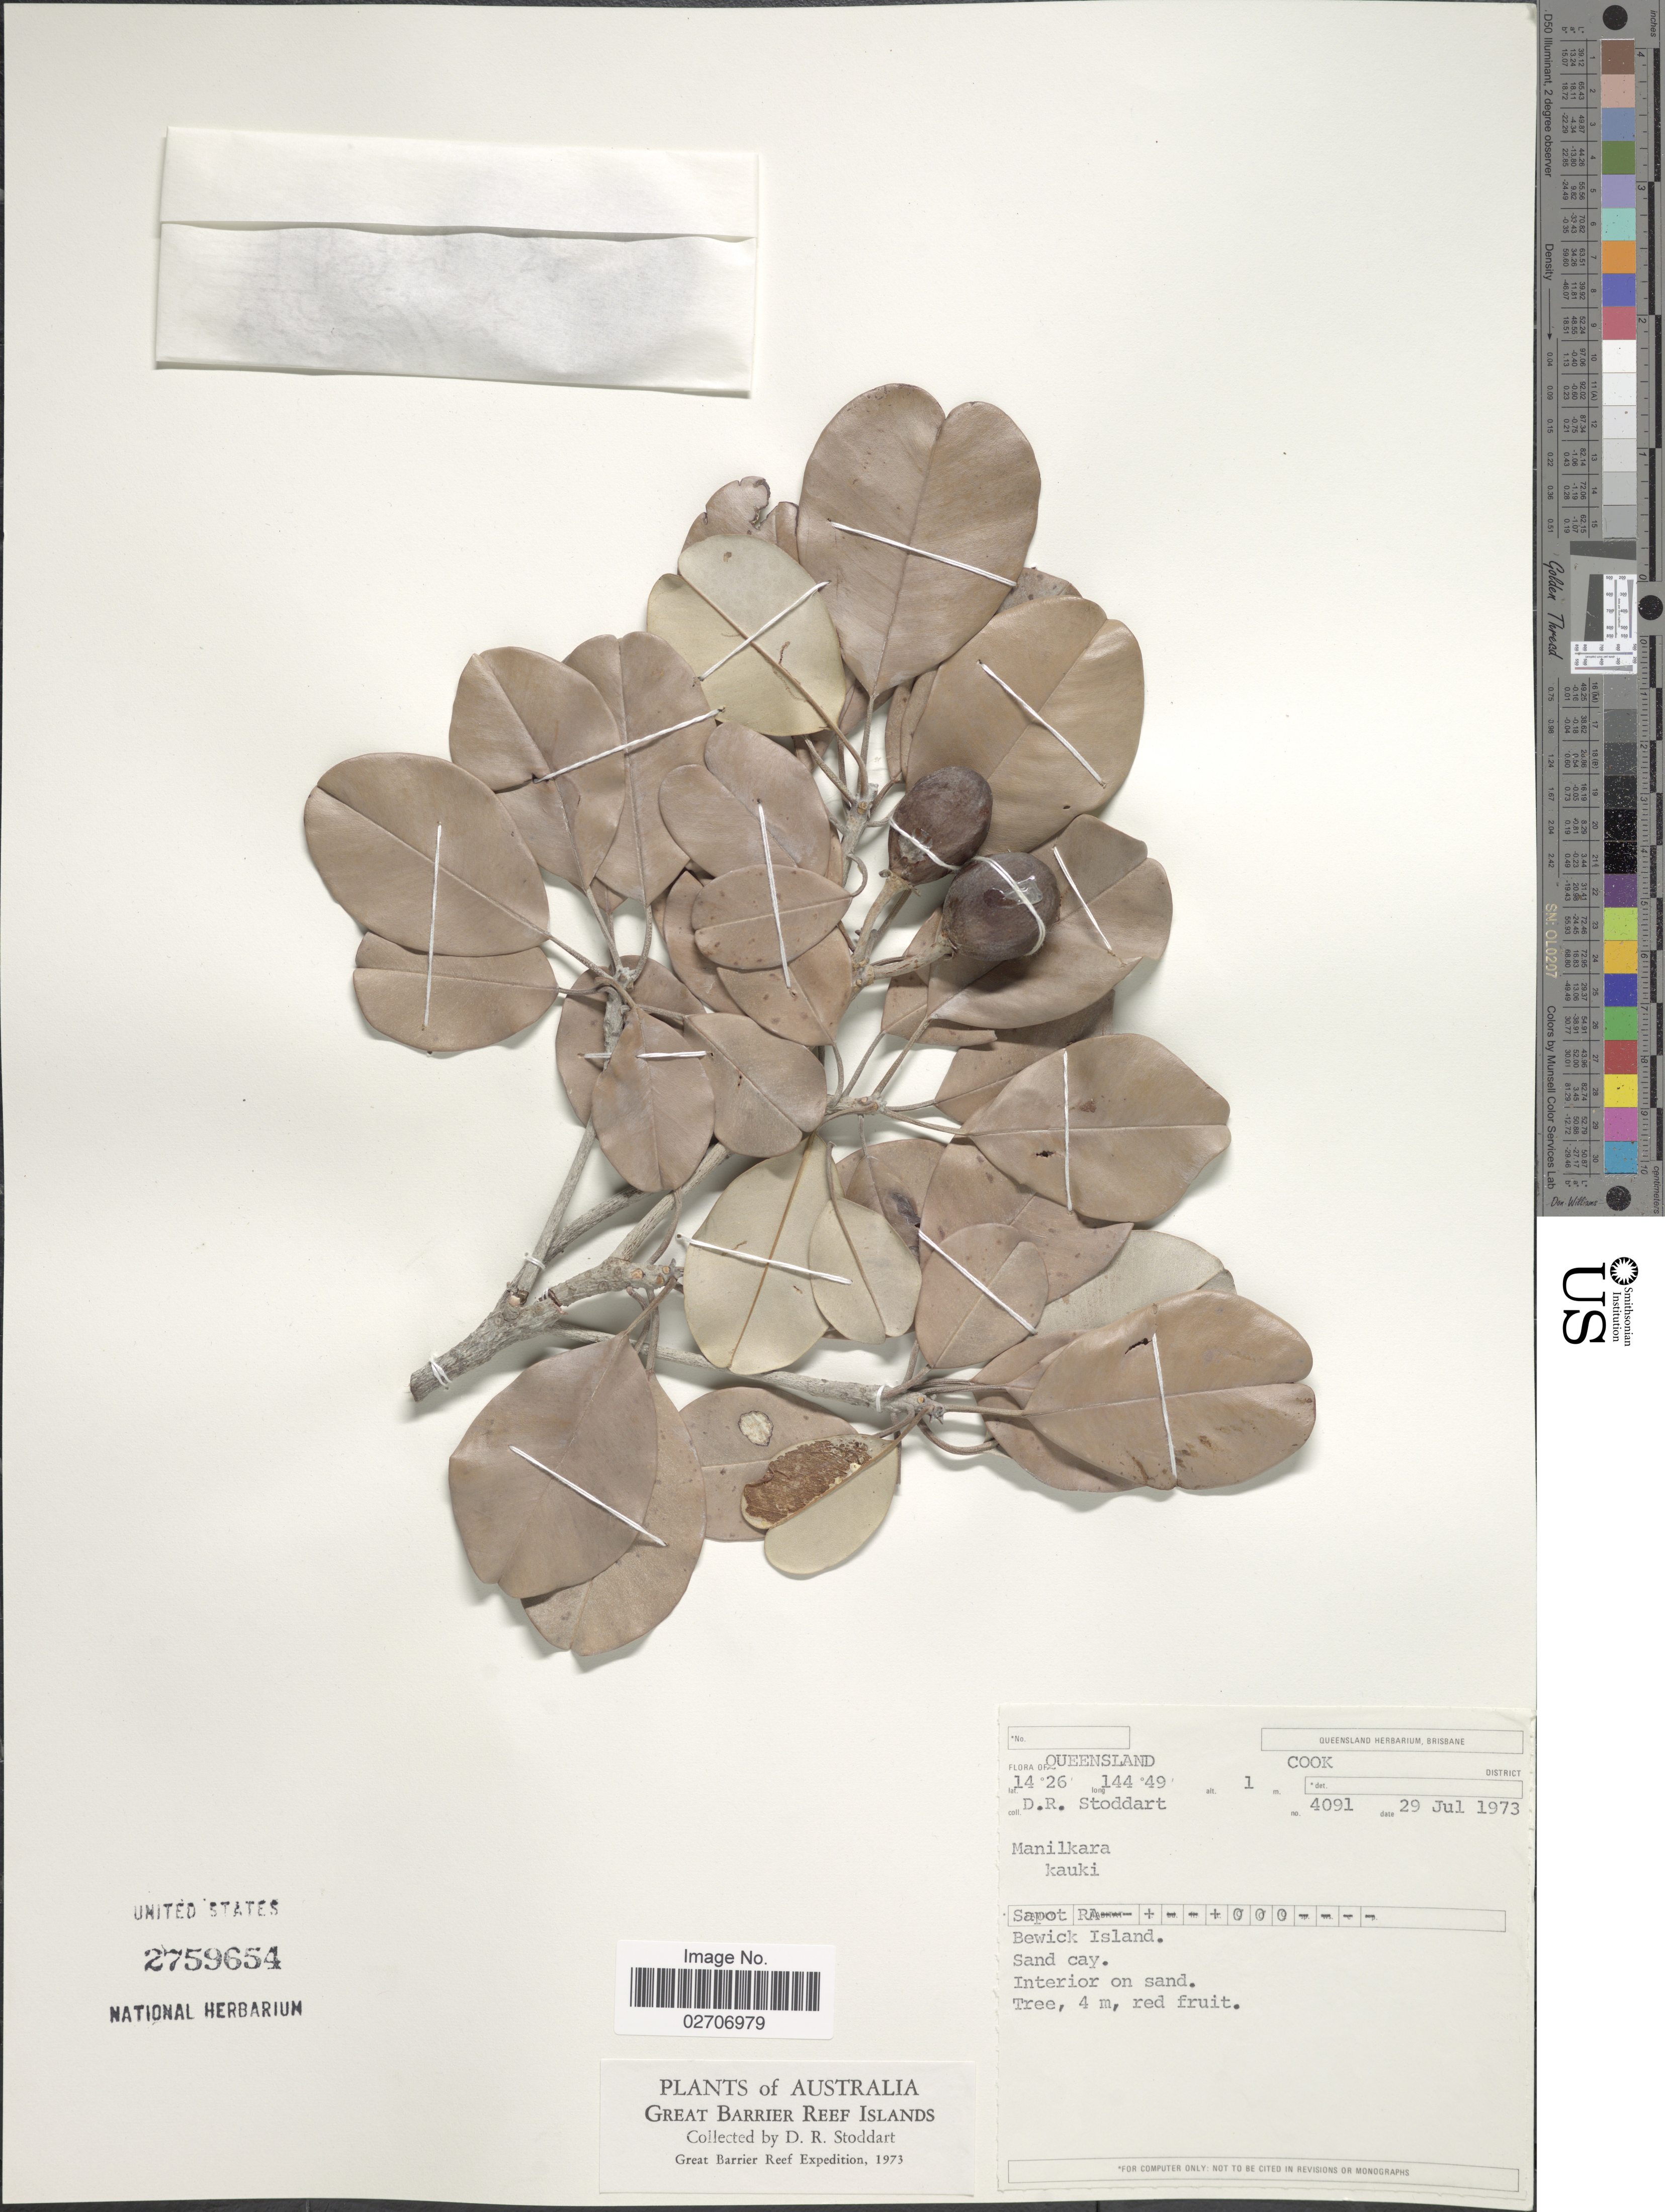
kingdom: Plantae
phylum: Tracheophyta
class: Magnoliopsida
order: Ericales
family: Sapotaceae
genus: Manilkara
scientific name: Manilkara kauki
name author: (L.) Dubard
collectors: D. R. Stoddart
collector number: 4091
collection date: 1973-07-29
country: Australia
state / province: Queensland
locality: Great Barrier Reef Islands, Cook District, Bewick Island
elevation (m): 1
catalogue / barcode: US 2759654